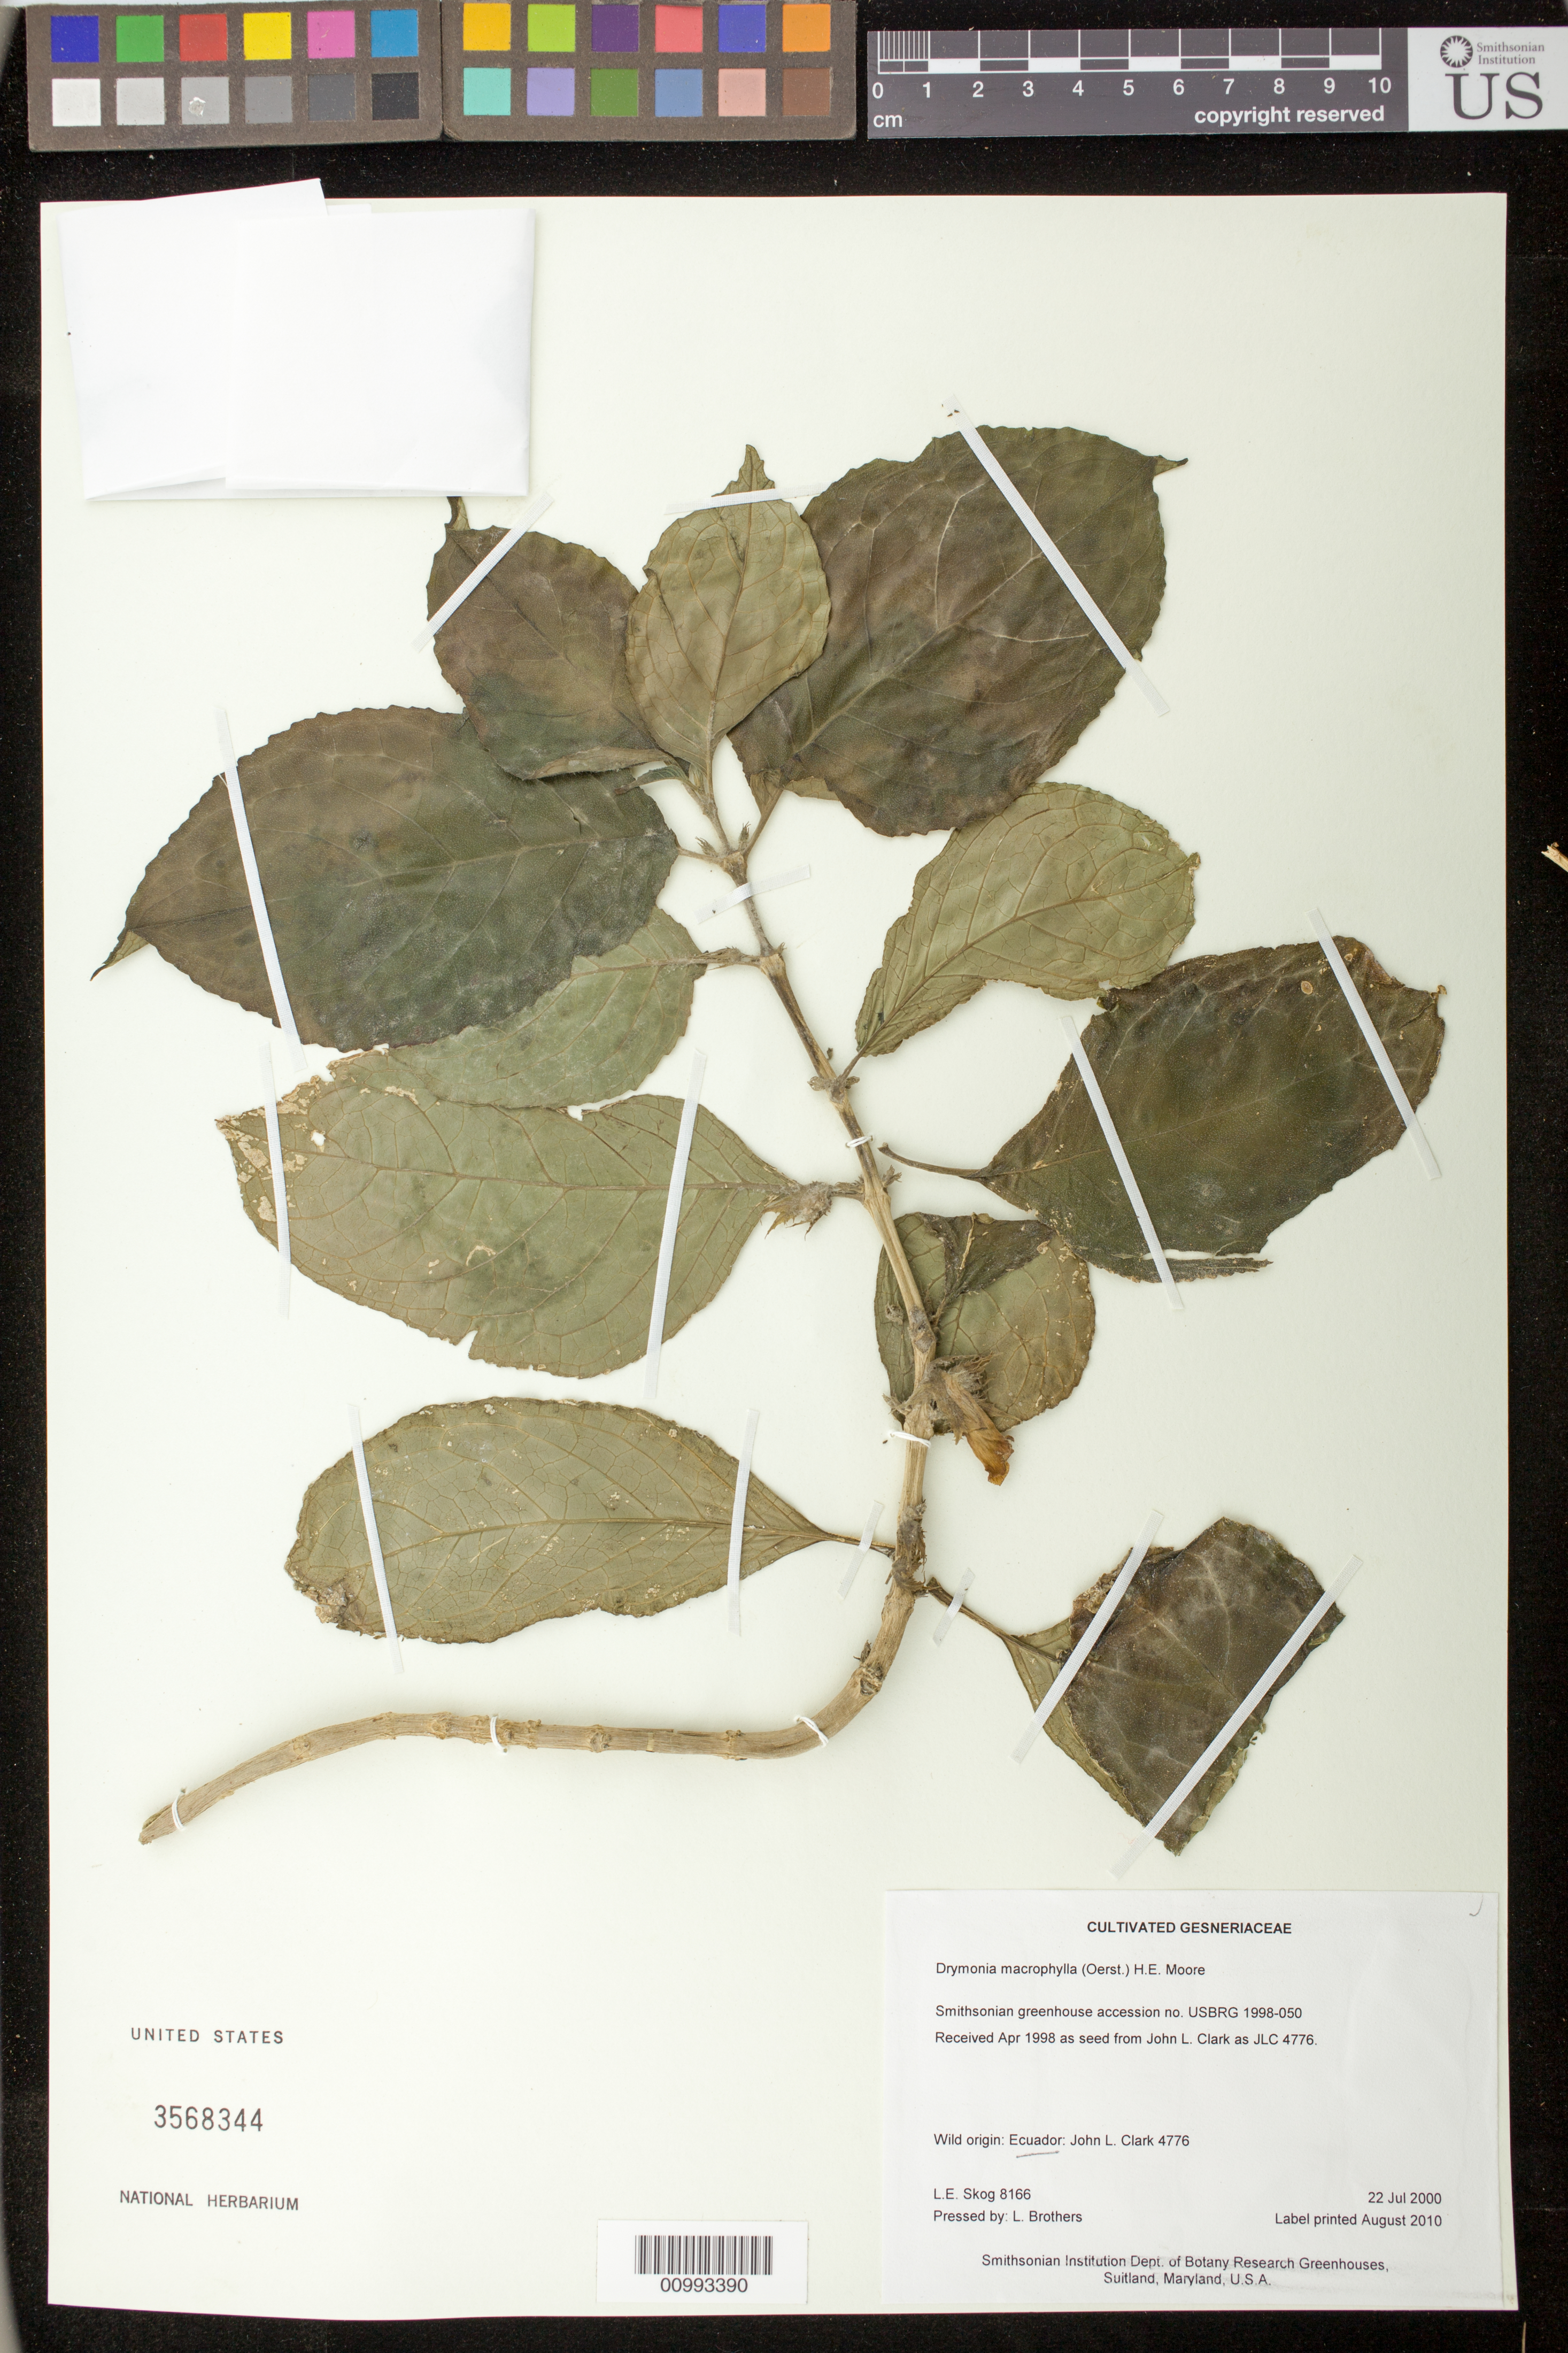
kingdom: Plantae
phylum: Tracheophyta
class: Magnoliopsida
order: Lamiales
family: Gesneriaceae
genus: Drymonia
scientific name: Drymonia macrophylla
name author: (Oerst.) H.E. Moore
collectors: L. E. Skog & L. Brothers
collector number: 8166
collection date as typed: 22 Jul 2000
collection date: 2000-07-22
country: Ecuador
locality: Smithsonian Institution Dept. of Botany Research Greenhouses, Suitland, Maryland, U.S.A.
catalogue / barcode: US 3568344